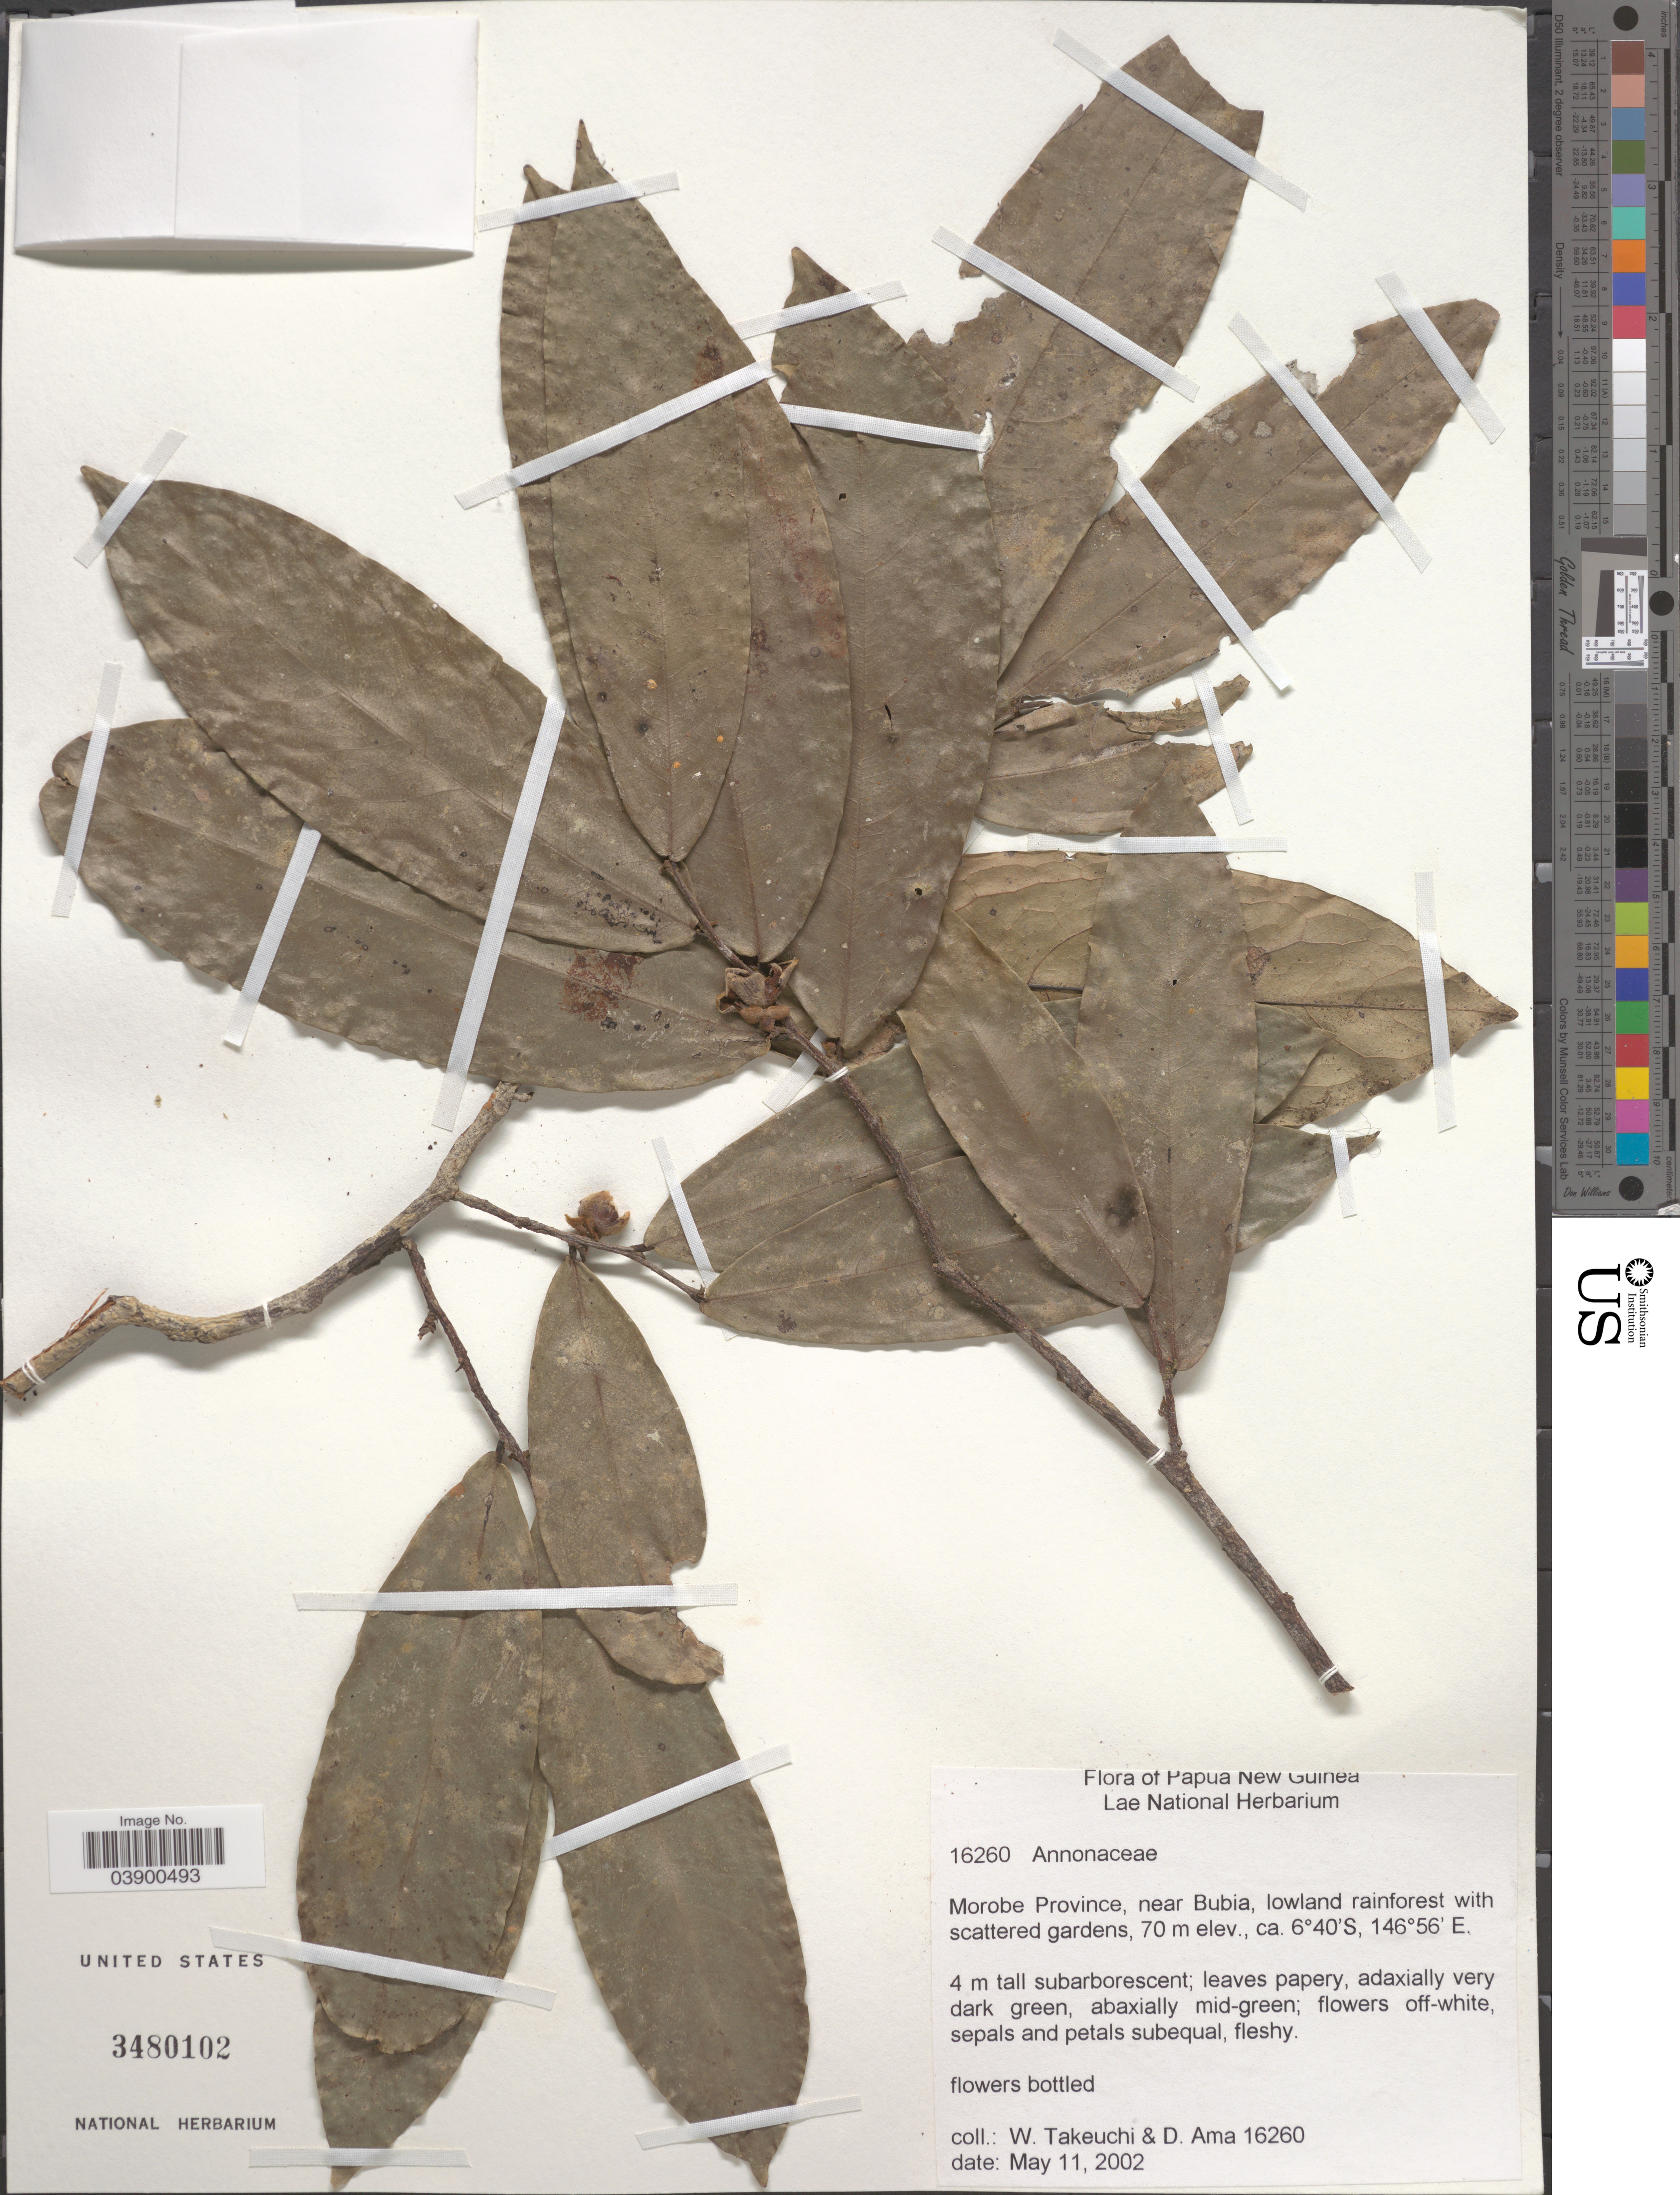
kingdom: Plantae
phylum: Tracheophyta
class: Magnoliopsida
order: Magnoliales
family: Annonaceae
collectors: W. Takeuchi & D. Ama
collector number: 16260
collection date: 2002-05-11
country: Papua New Guinea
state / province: Morobe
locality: Near Bubia.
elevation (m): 70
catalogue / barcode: US 3480102